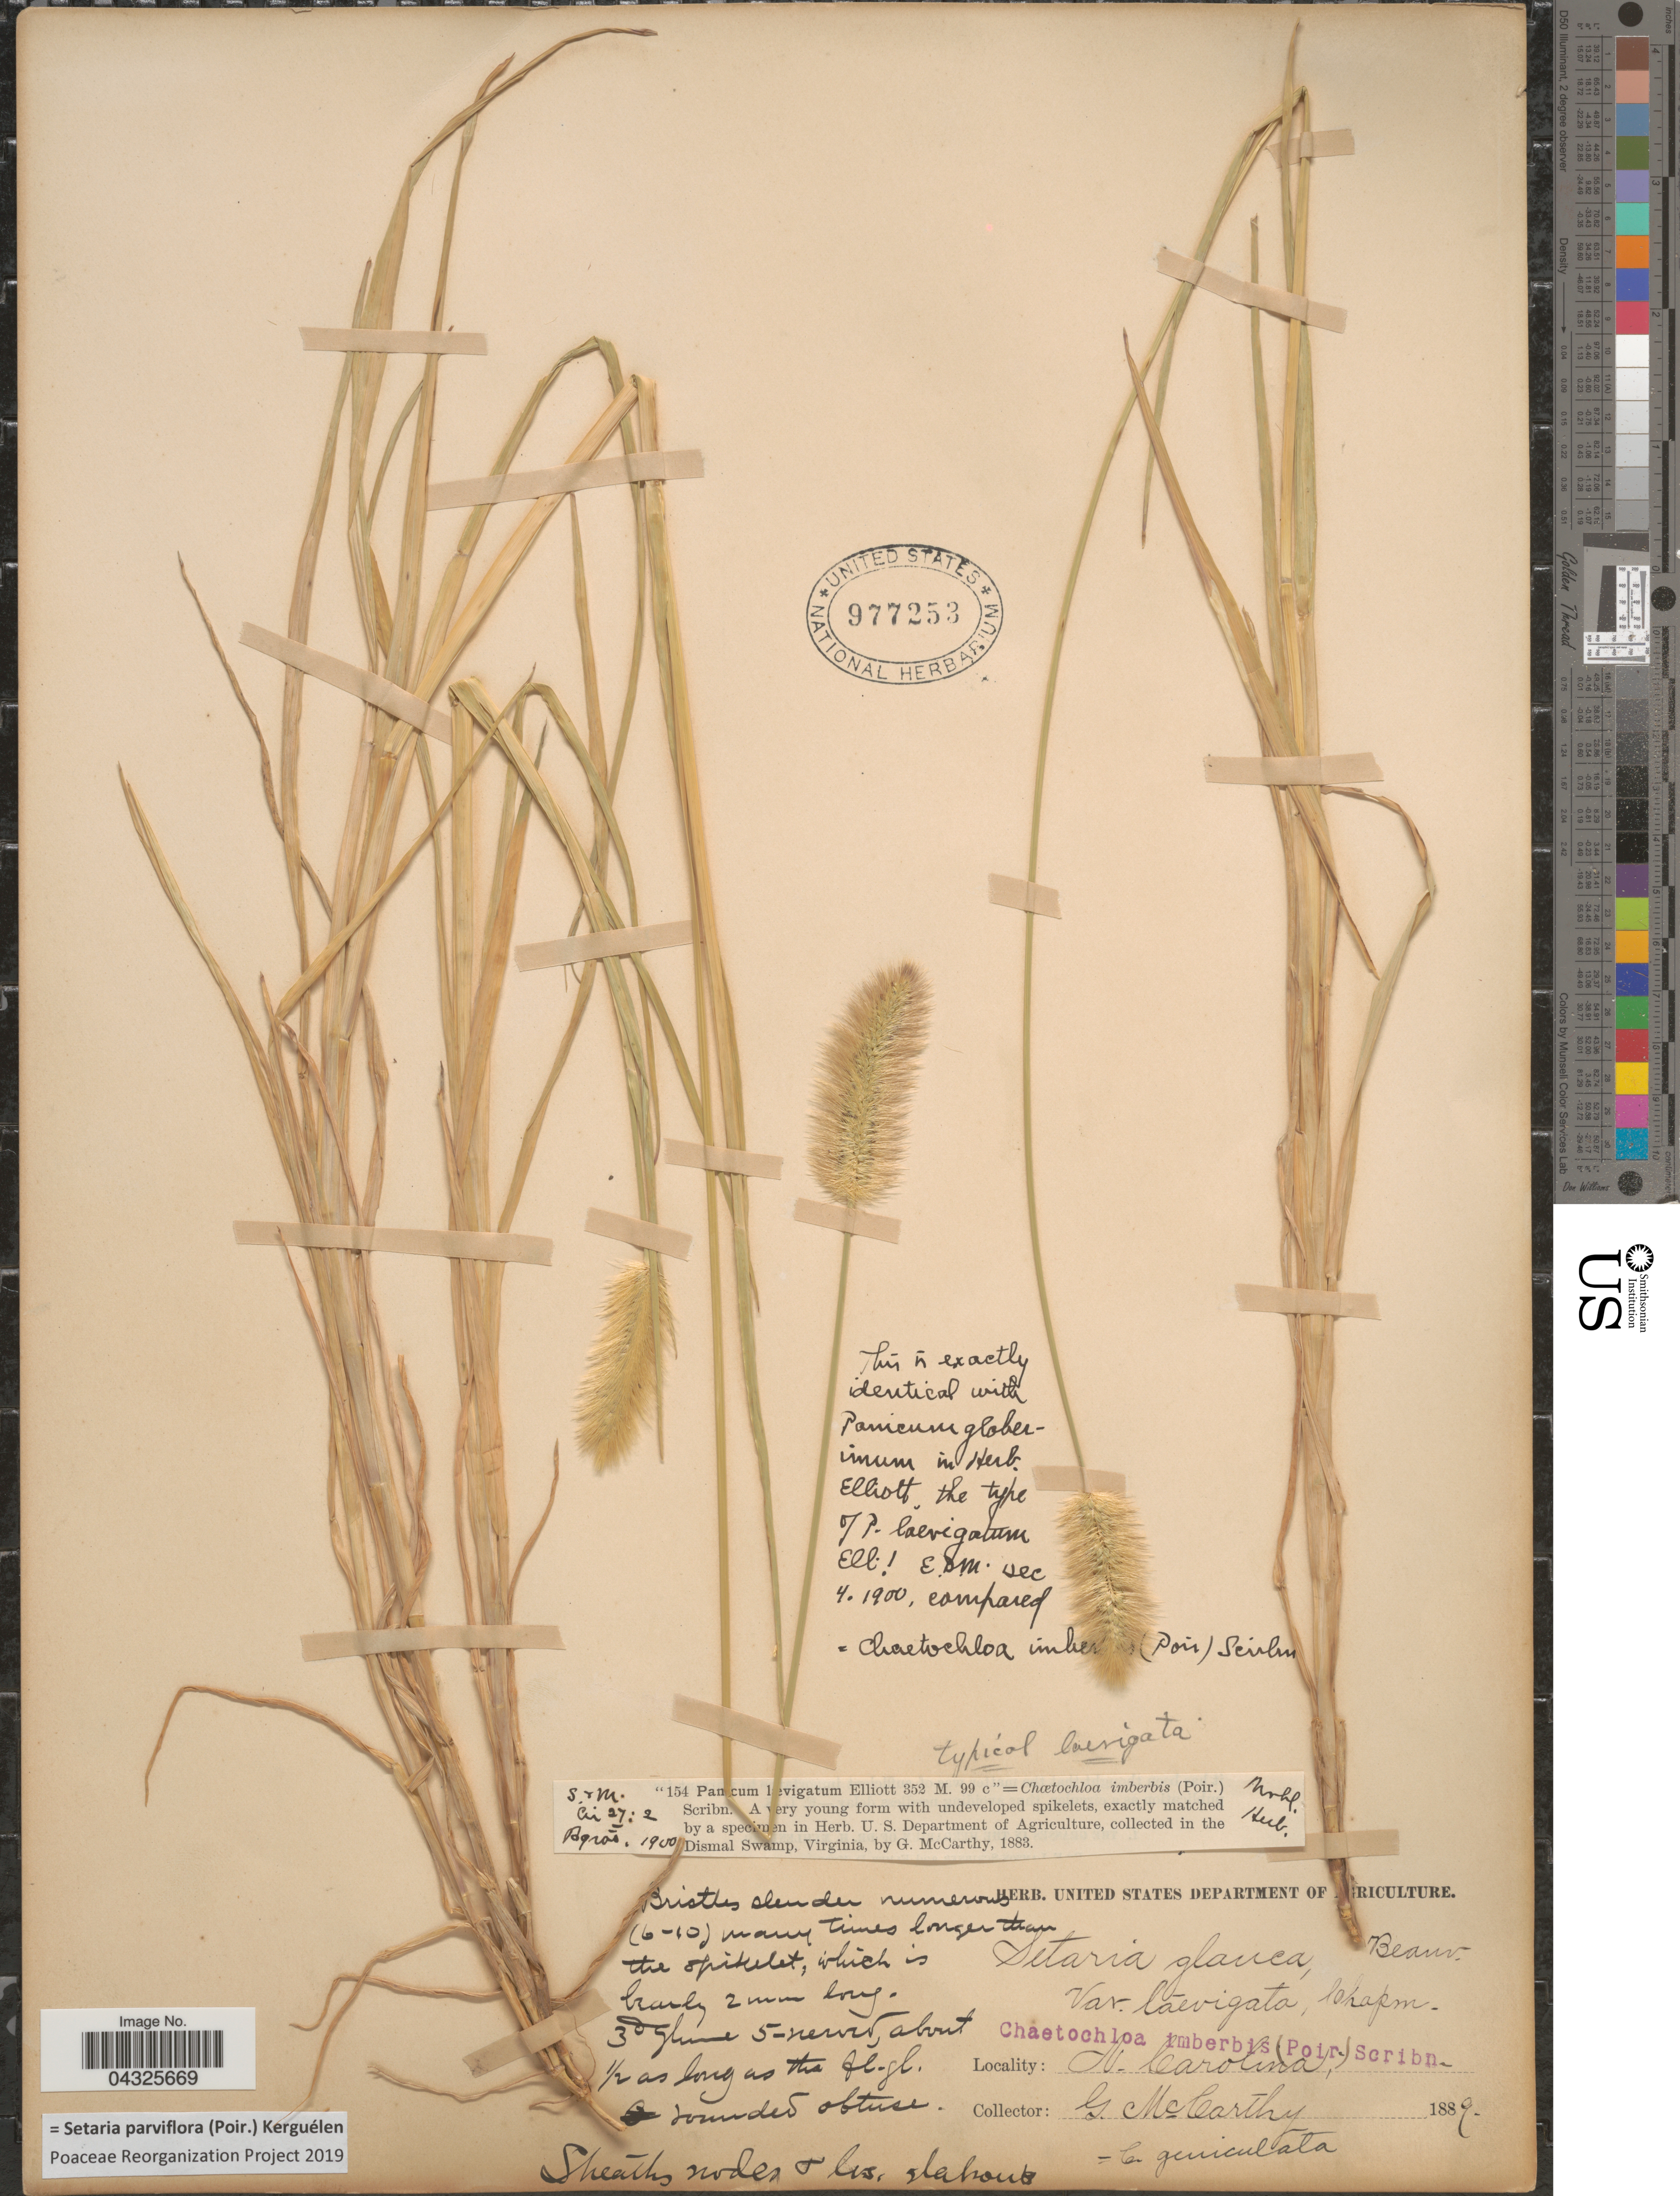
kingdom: Plantae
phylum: Tracheophyta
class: Liliopsida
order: Poales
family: Poaceae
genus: Setaria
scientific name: Setaria parviflora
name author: (Poir.) Kerguélen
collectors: G. McCarthy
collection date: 1889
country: United States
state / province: North Carolina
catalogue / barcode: US 977253